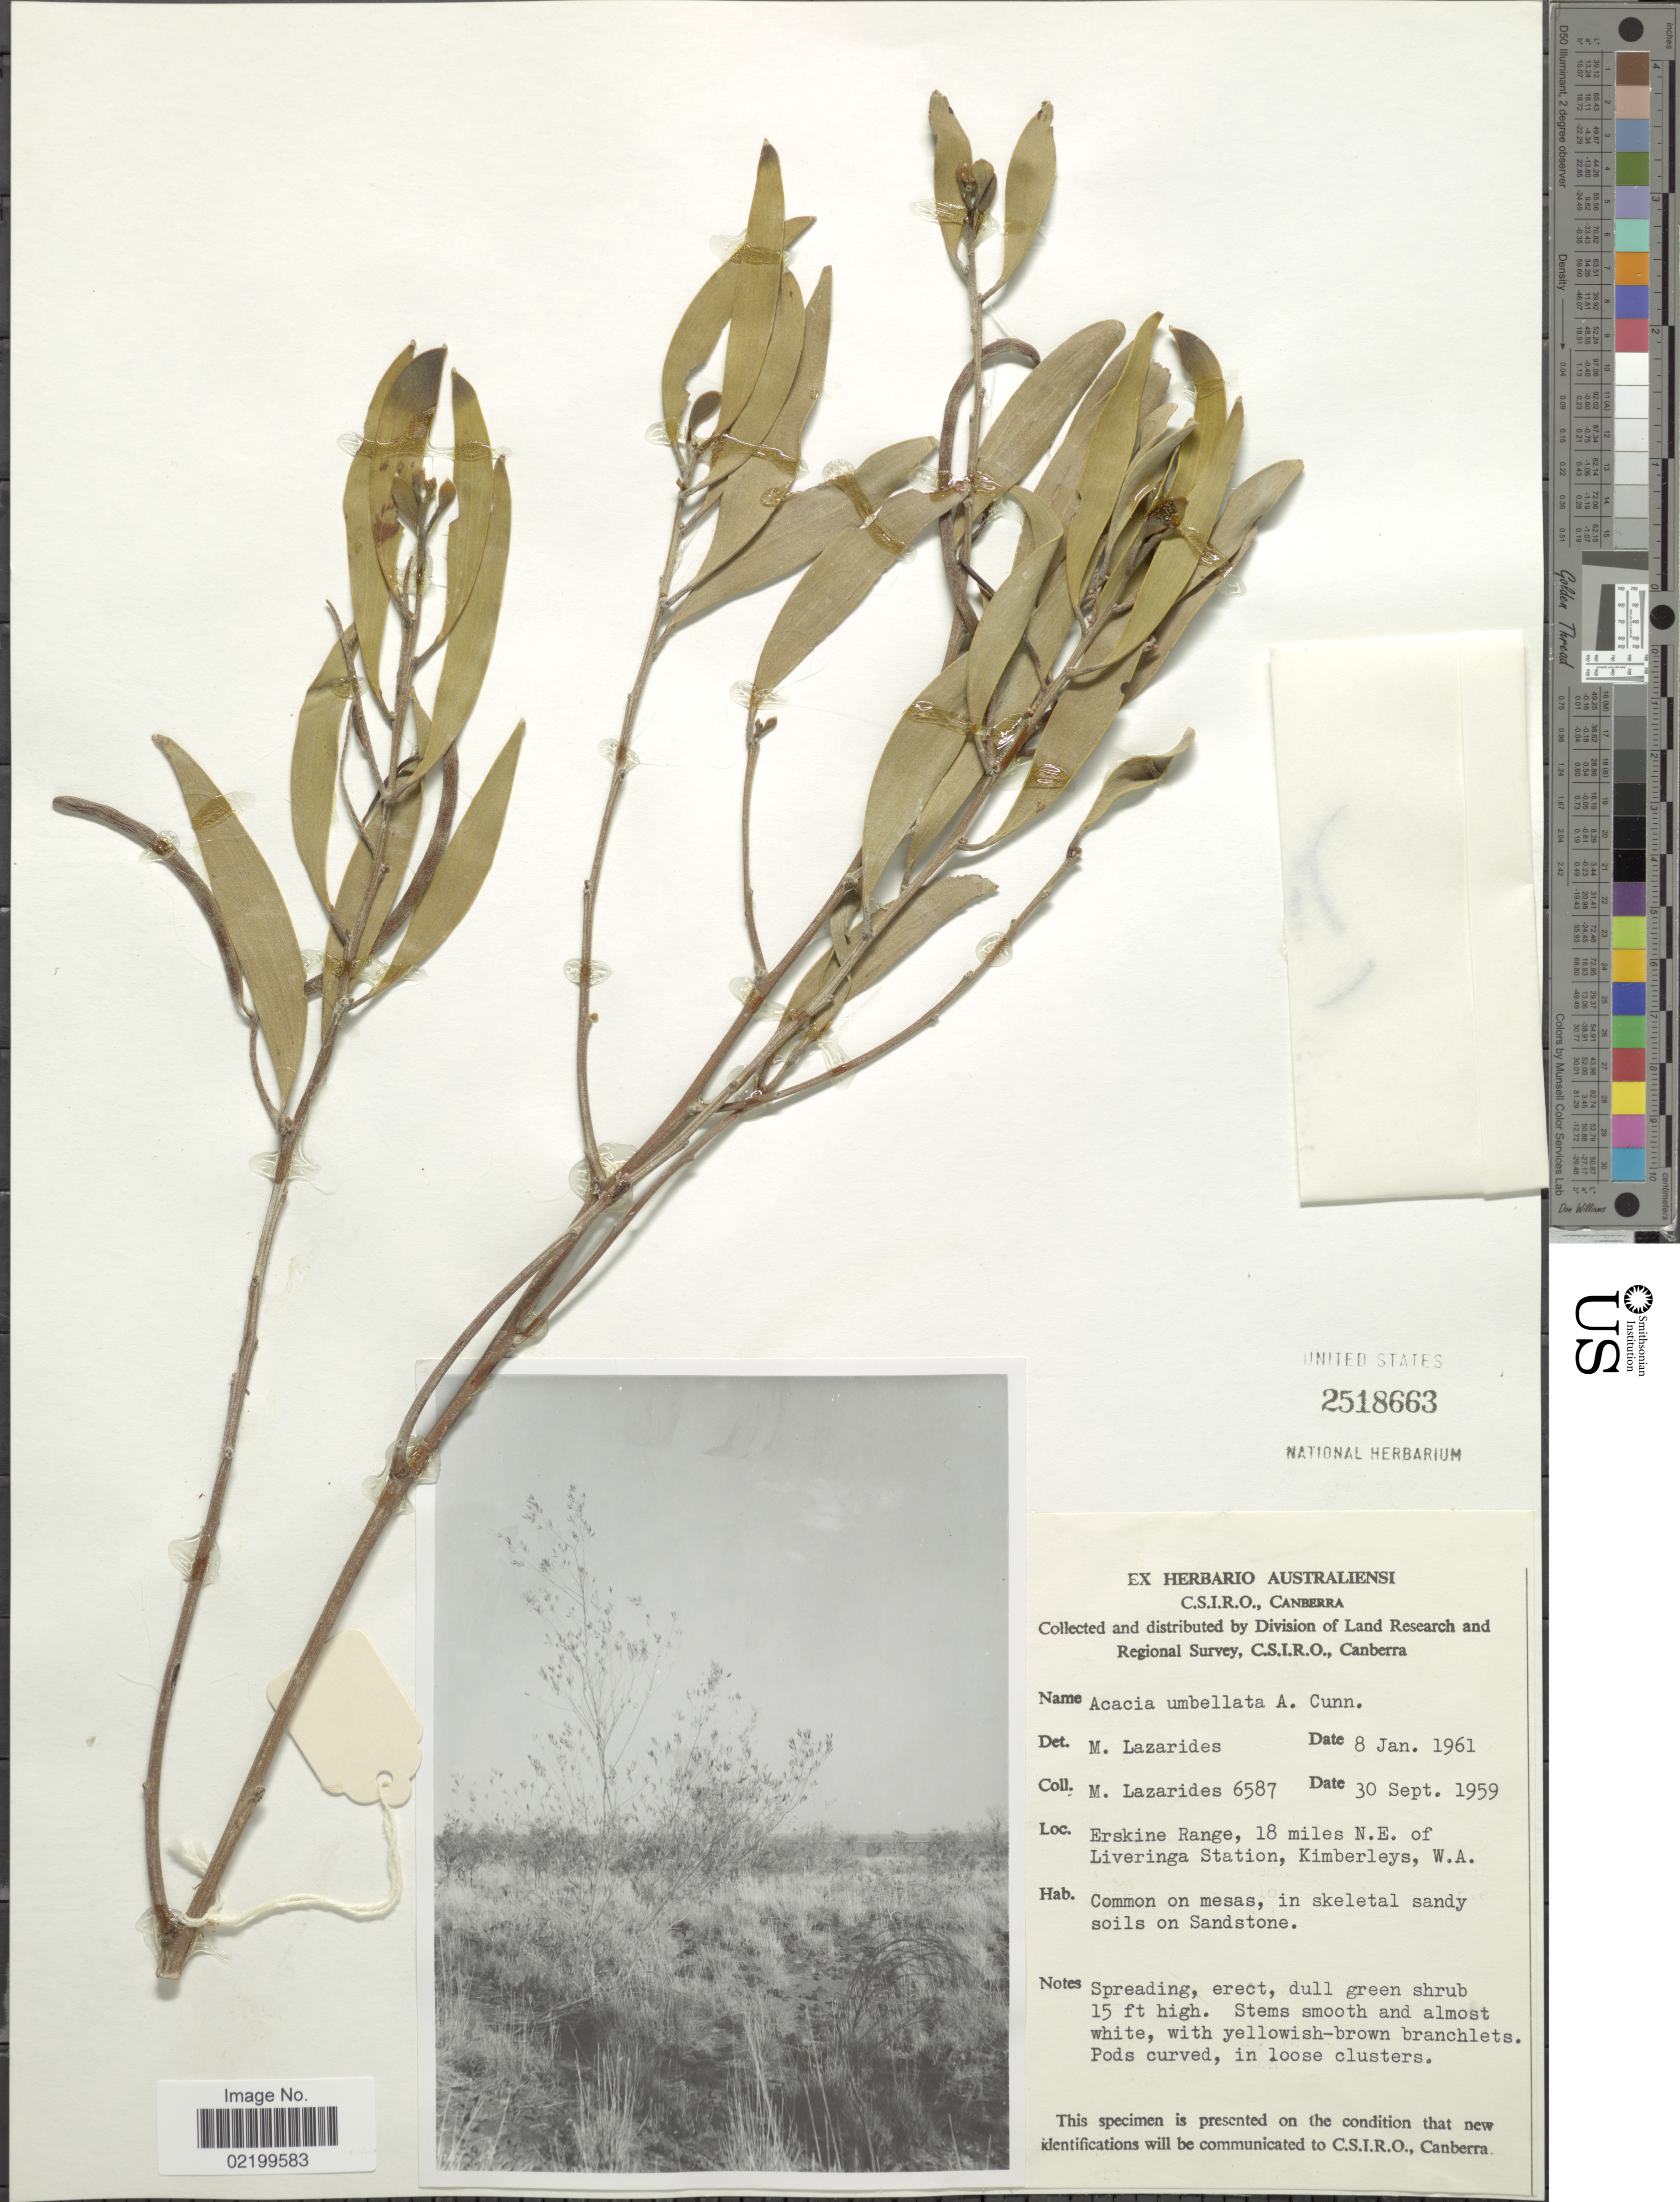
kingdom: Plantae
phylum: Tracheophyta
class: Magnoliopsida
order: Fabales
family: Fabaceae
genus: Acacia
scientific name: Acacia umbellata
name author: Benth.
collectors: M. Lazarides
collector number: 6587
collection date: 1959-09-30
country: Australia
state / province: Western Australia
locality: Erskins Range, 18 miles N.E. of Liveringa Station, Kimberleys, W.A.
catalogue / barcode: US 2518663